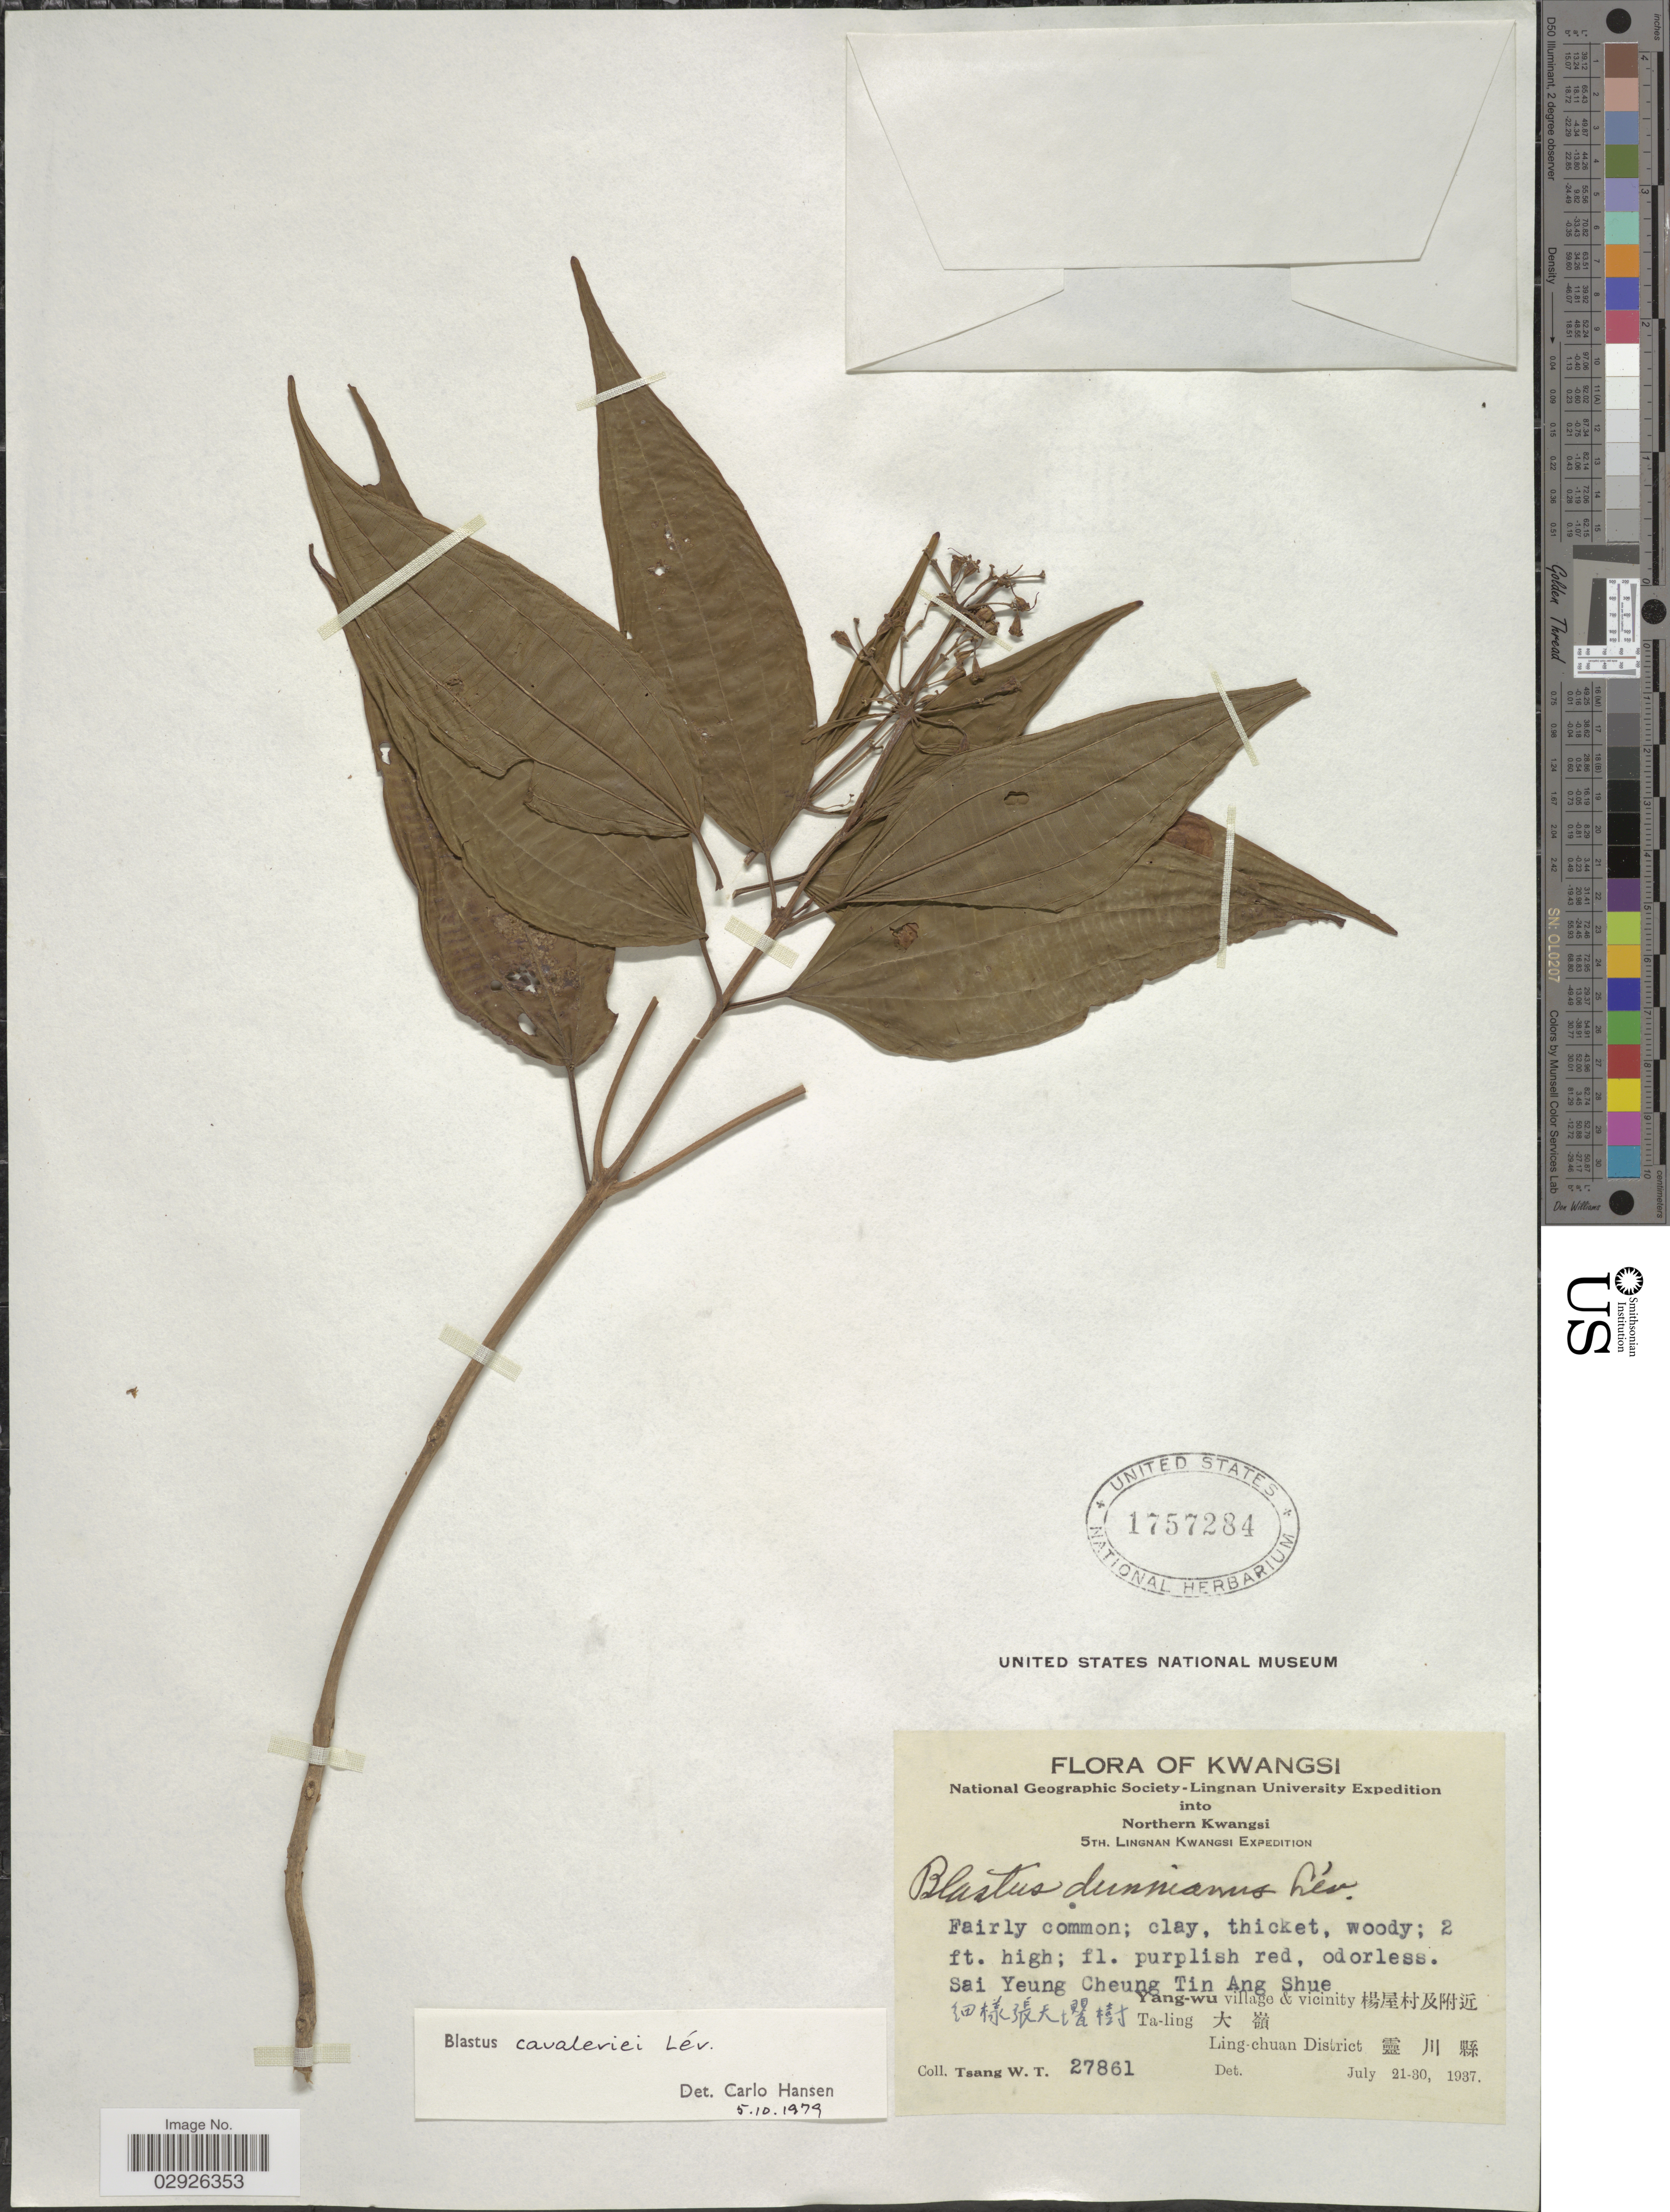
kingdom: Plantae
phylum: Tracheophyta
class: Magnoliopsida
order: Myrtales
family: Melastomataceae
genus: Blastus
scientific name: Blastus pauciflorus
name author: (Benth.) Guillaumin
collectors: W. T. Tsang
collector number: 27861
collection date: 1937-07-21/1937-07-30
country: China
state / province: Guangxi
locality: Kwangsi, Northern Kwangsi, Sai Yeung Cheung Tin Ang Shue, Yang-wu village & vicinity, Tai-ling, Ling-chuan District.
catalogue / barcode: US 1757284